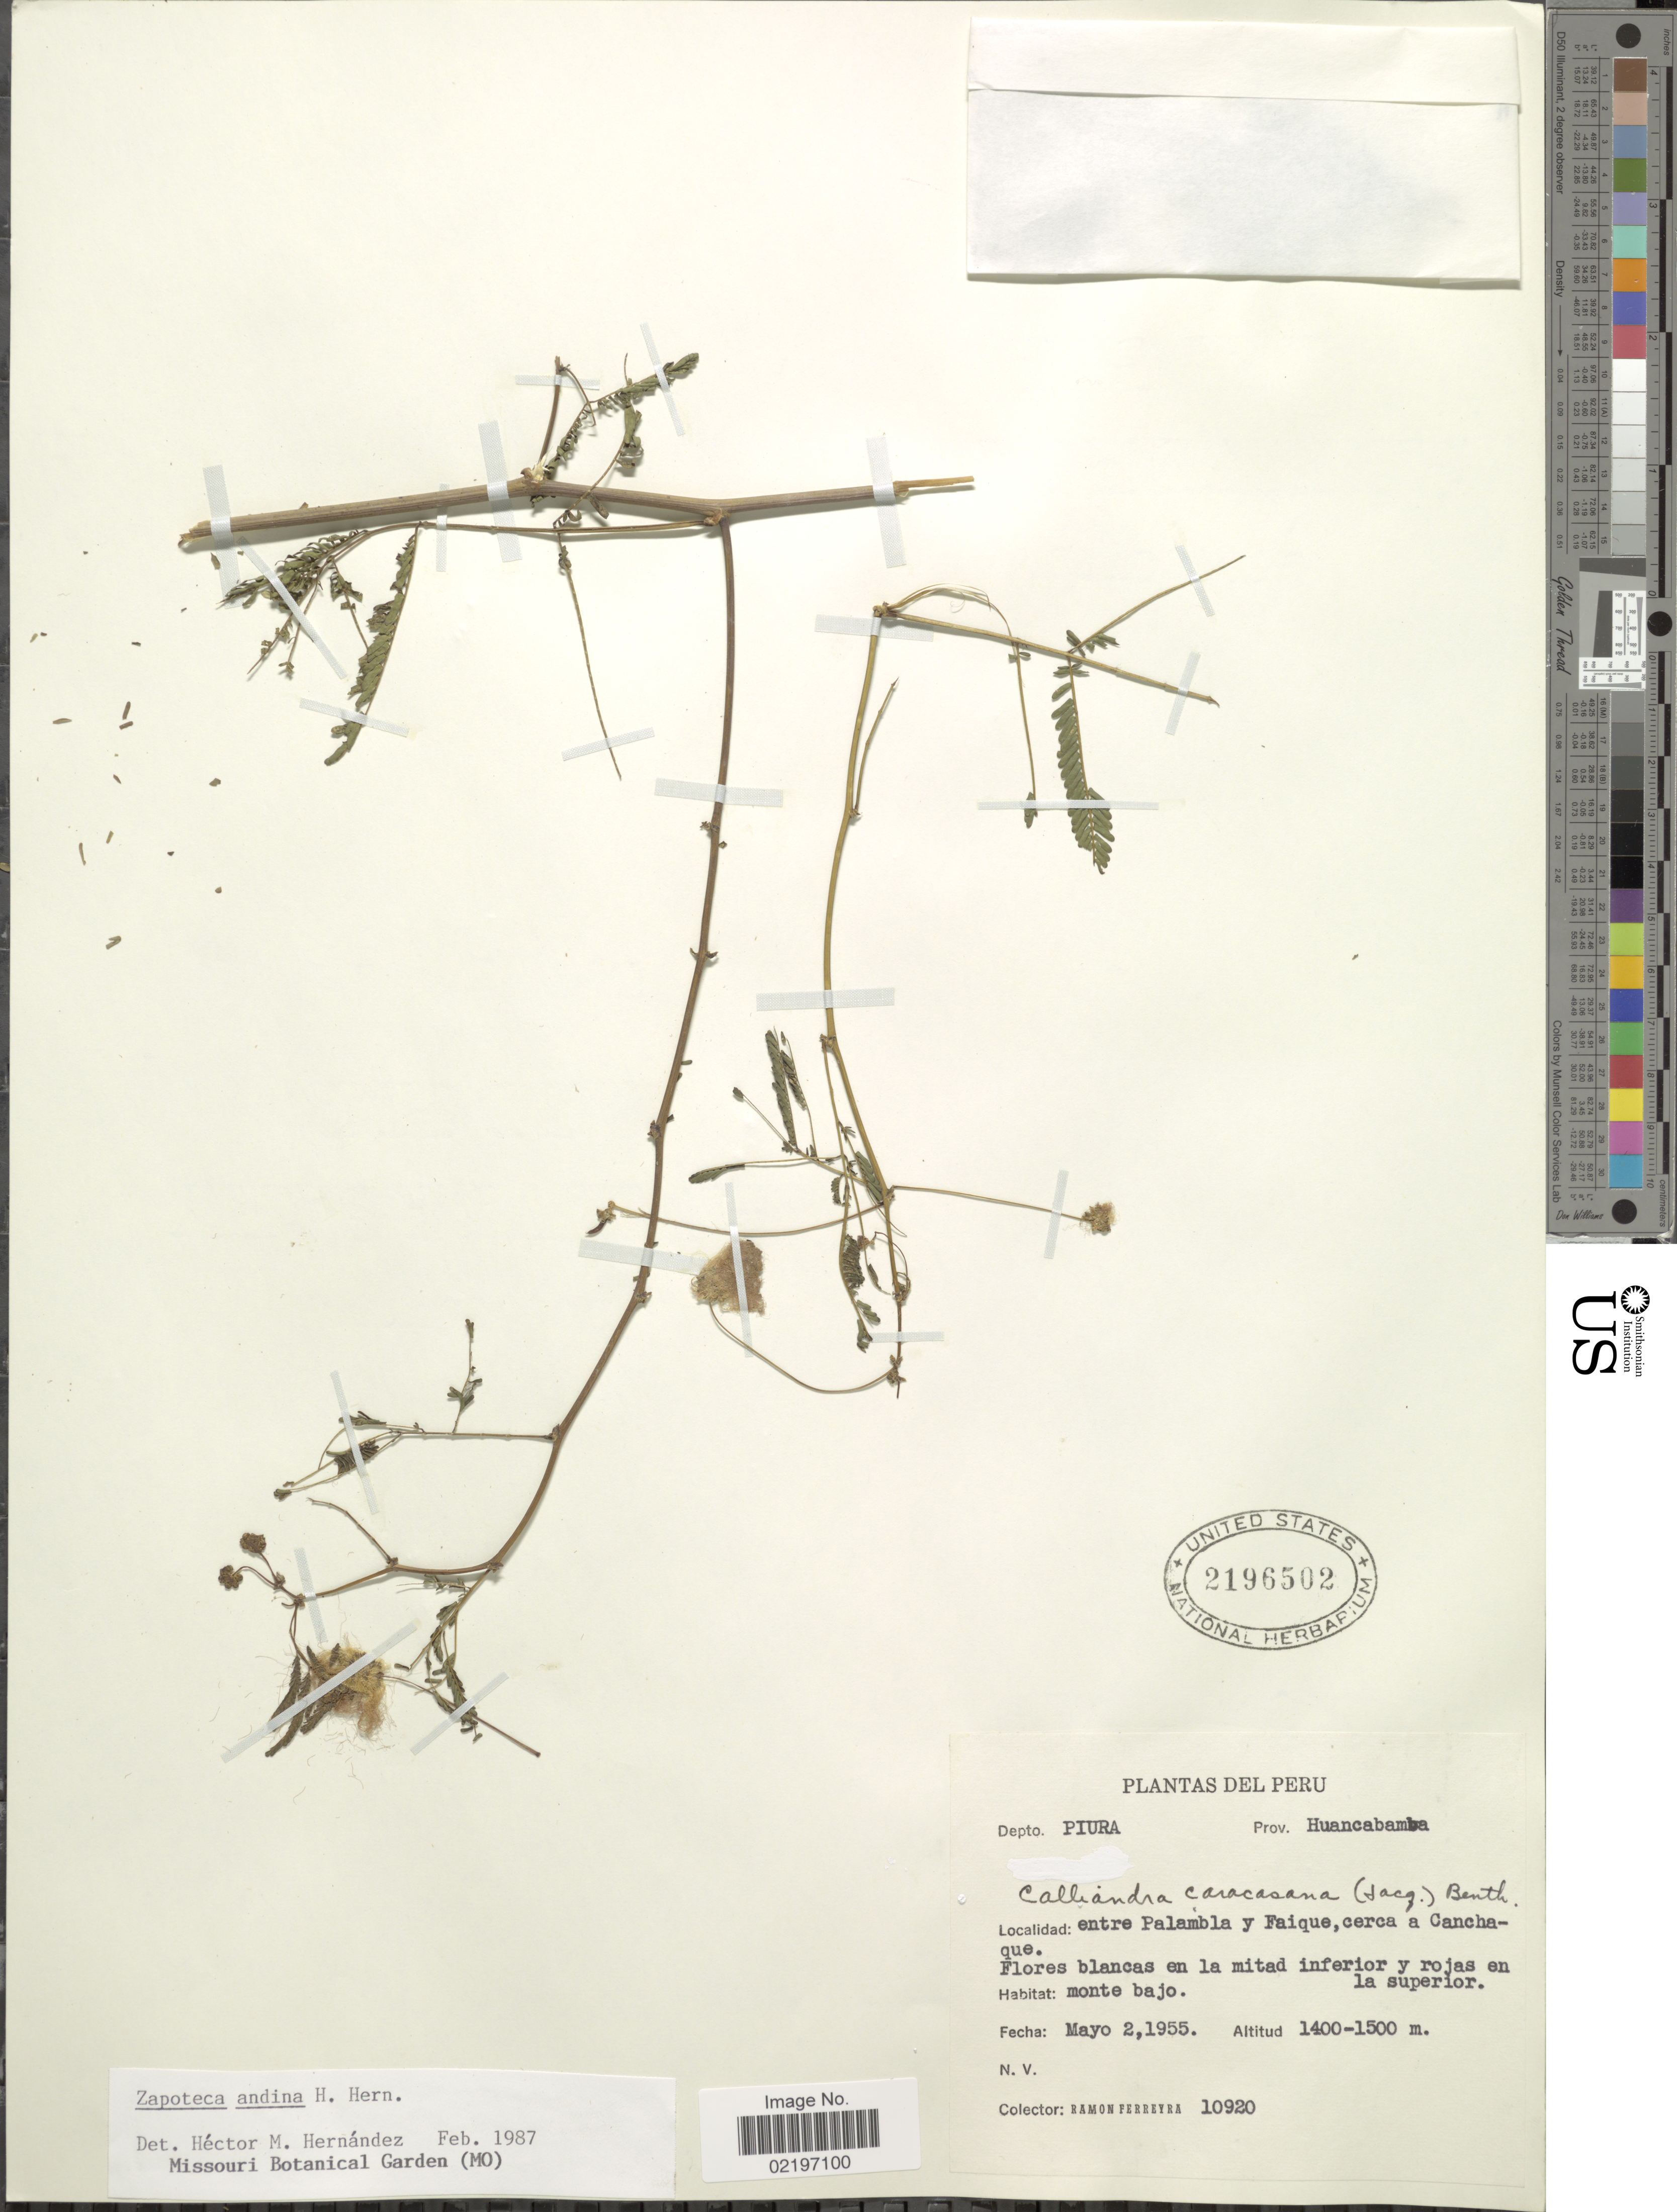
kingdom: Plantae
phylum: Tracheophyta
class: Magnoliopsida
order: Fabales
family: Fabaceae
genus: Zapoteca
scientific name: Zapoteca andina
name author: H.M. Hern.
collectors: R. A. Ferreyra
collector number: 10920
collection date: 1955-05-02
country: Peru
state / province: Piura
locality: Prov. Huancabamba, entre Palamba y Faique, cerca a Canchaque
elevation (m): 1400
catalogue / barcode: US 2196502